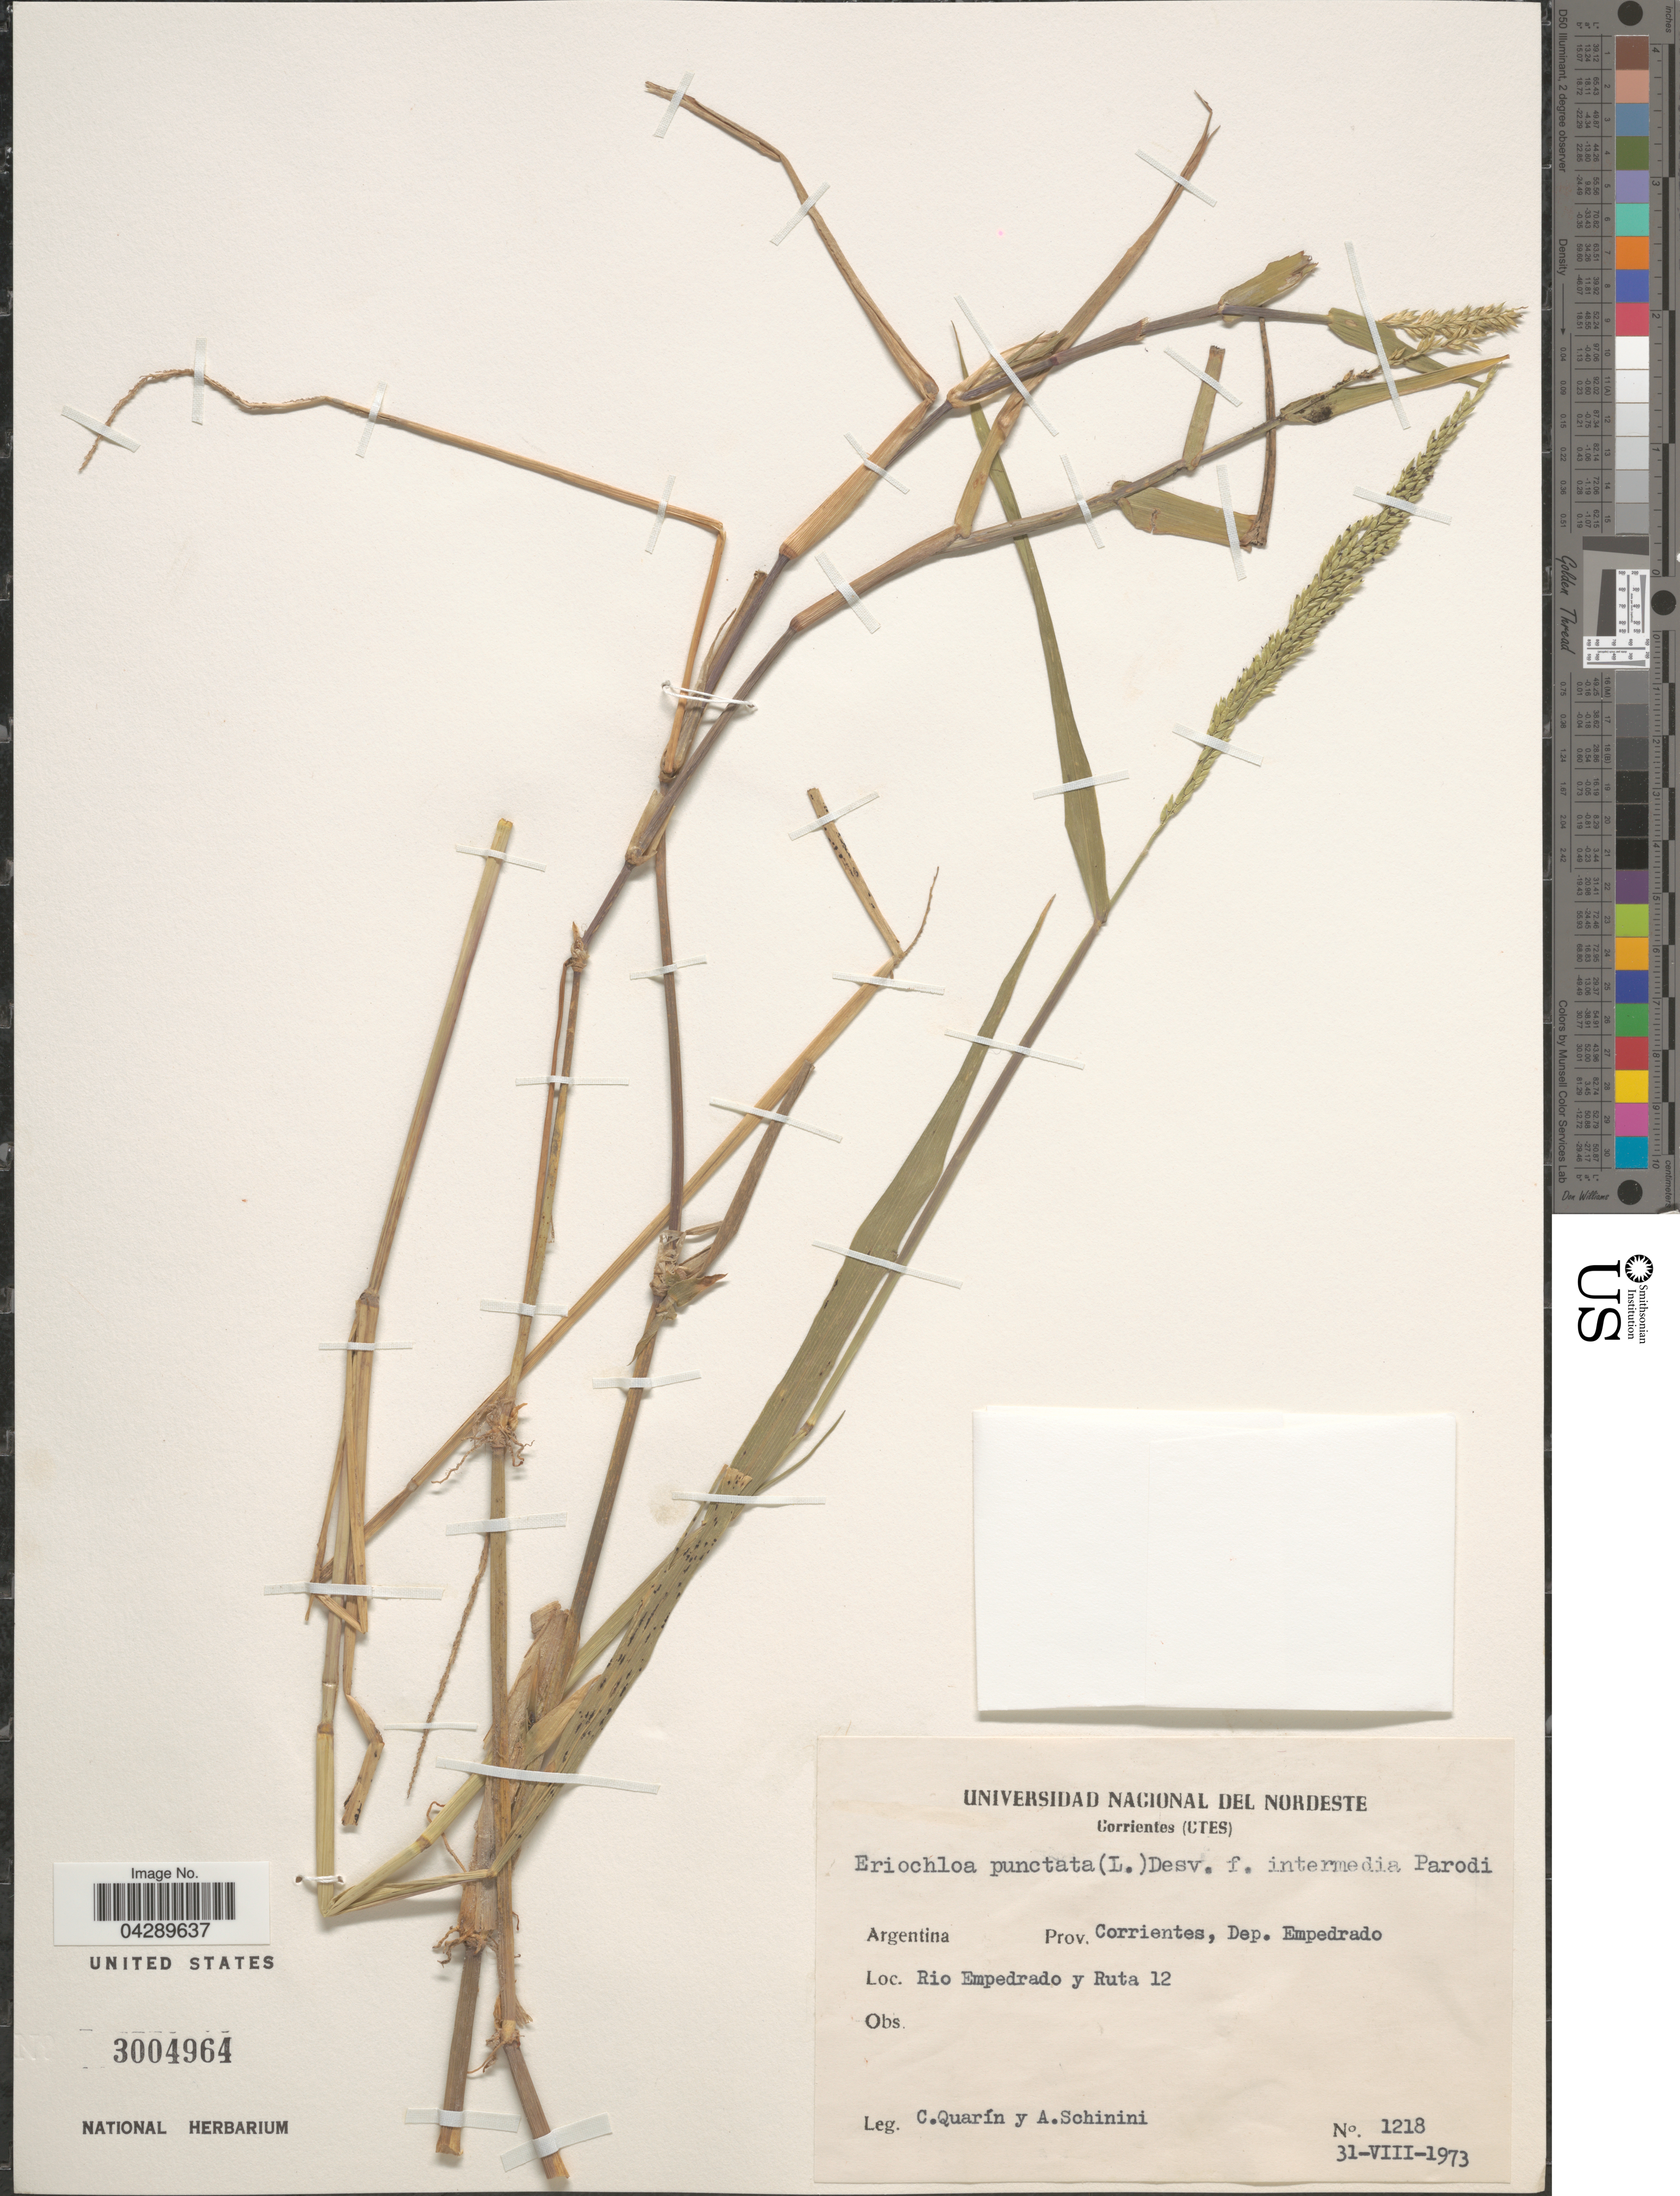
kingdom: Plantae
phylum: Tracheophyta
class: Liliopsida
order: Poales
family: Poaceae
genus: Eriochloa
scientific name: Eriochloa punctata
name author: (L.) Desv. ex Ham.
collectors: C. Quarin & A. Schinini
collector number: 1218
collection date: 1973-08-31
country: Argentina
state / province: Corrientes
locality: Dep. Empedrado. Rio Empedrado y Ruta 12.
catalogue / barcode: US 3004964